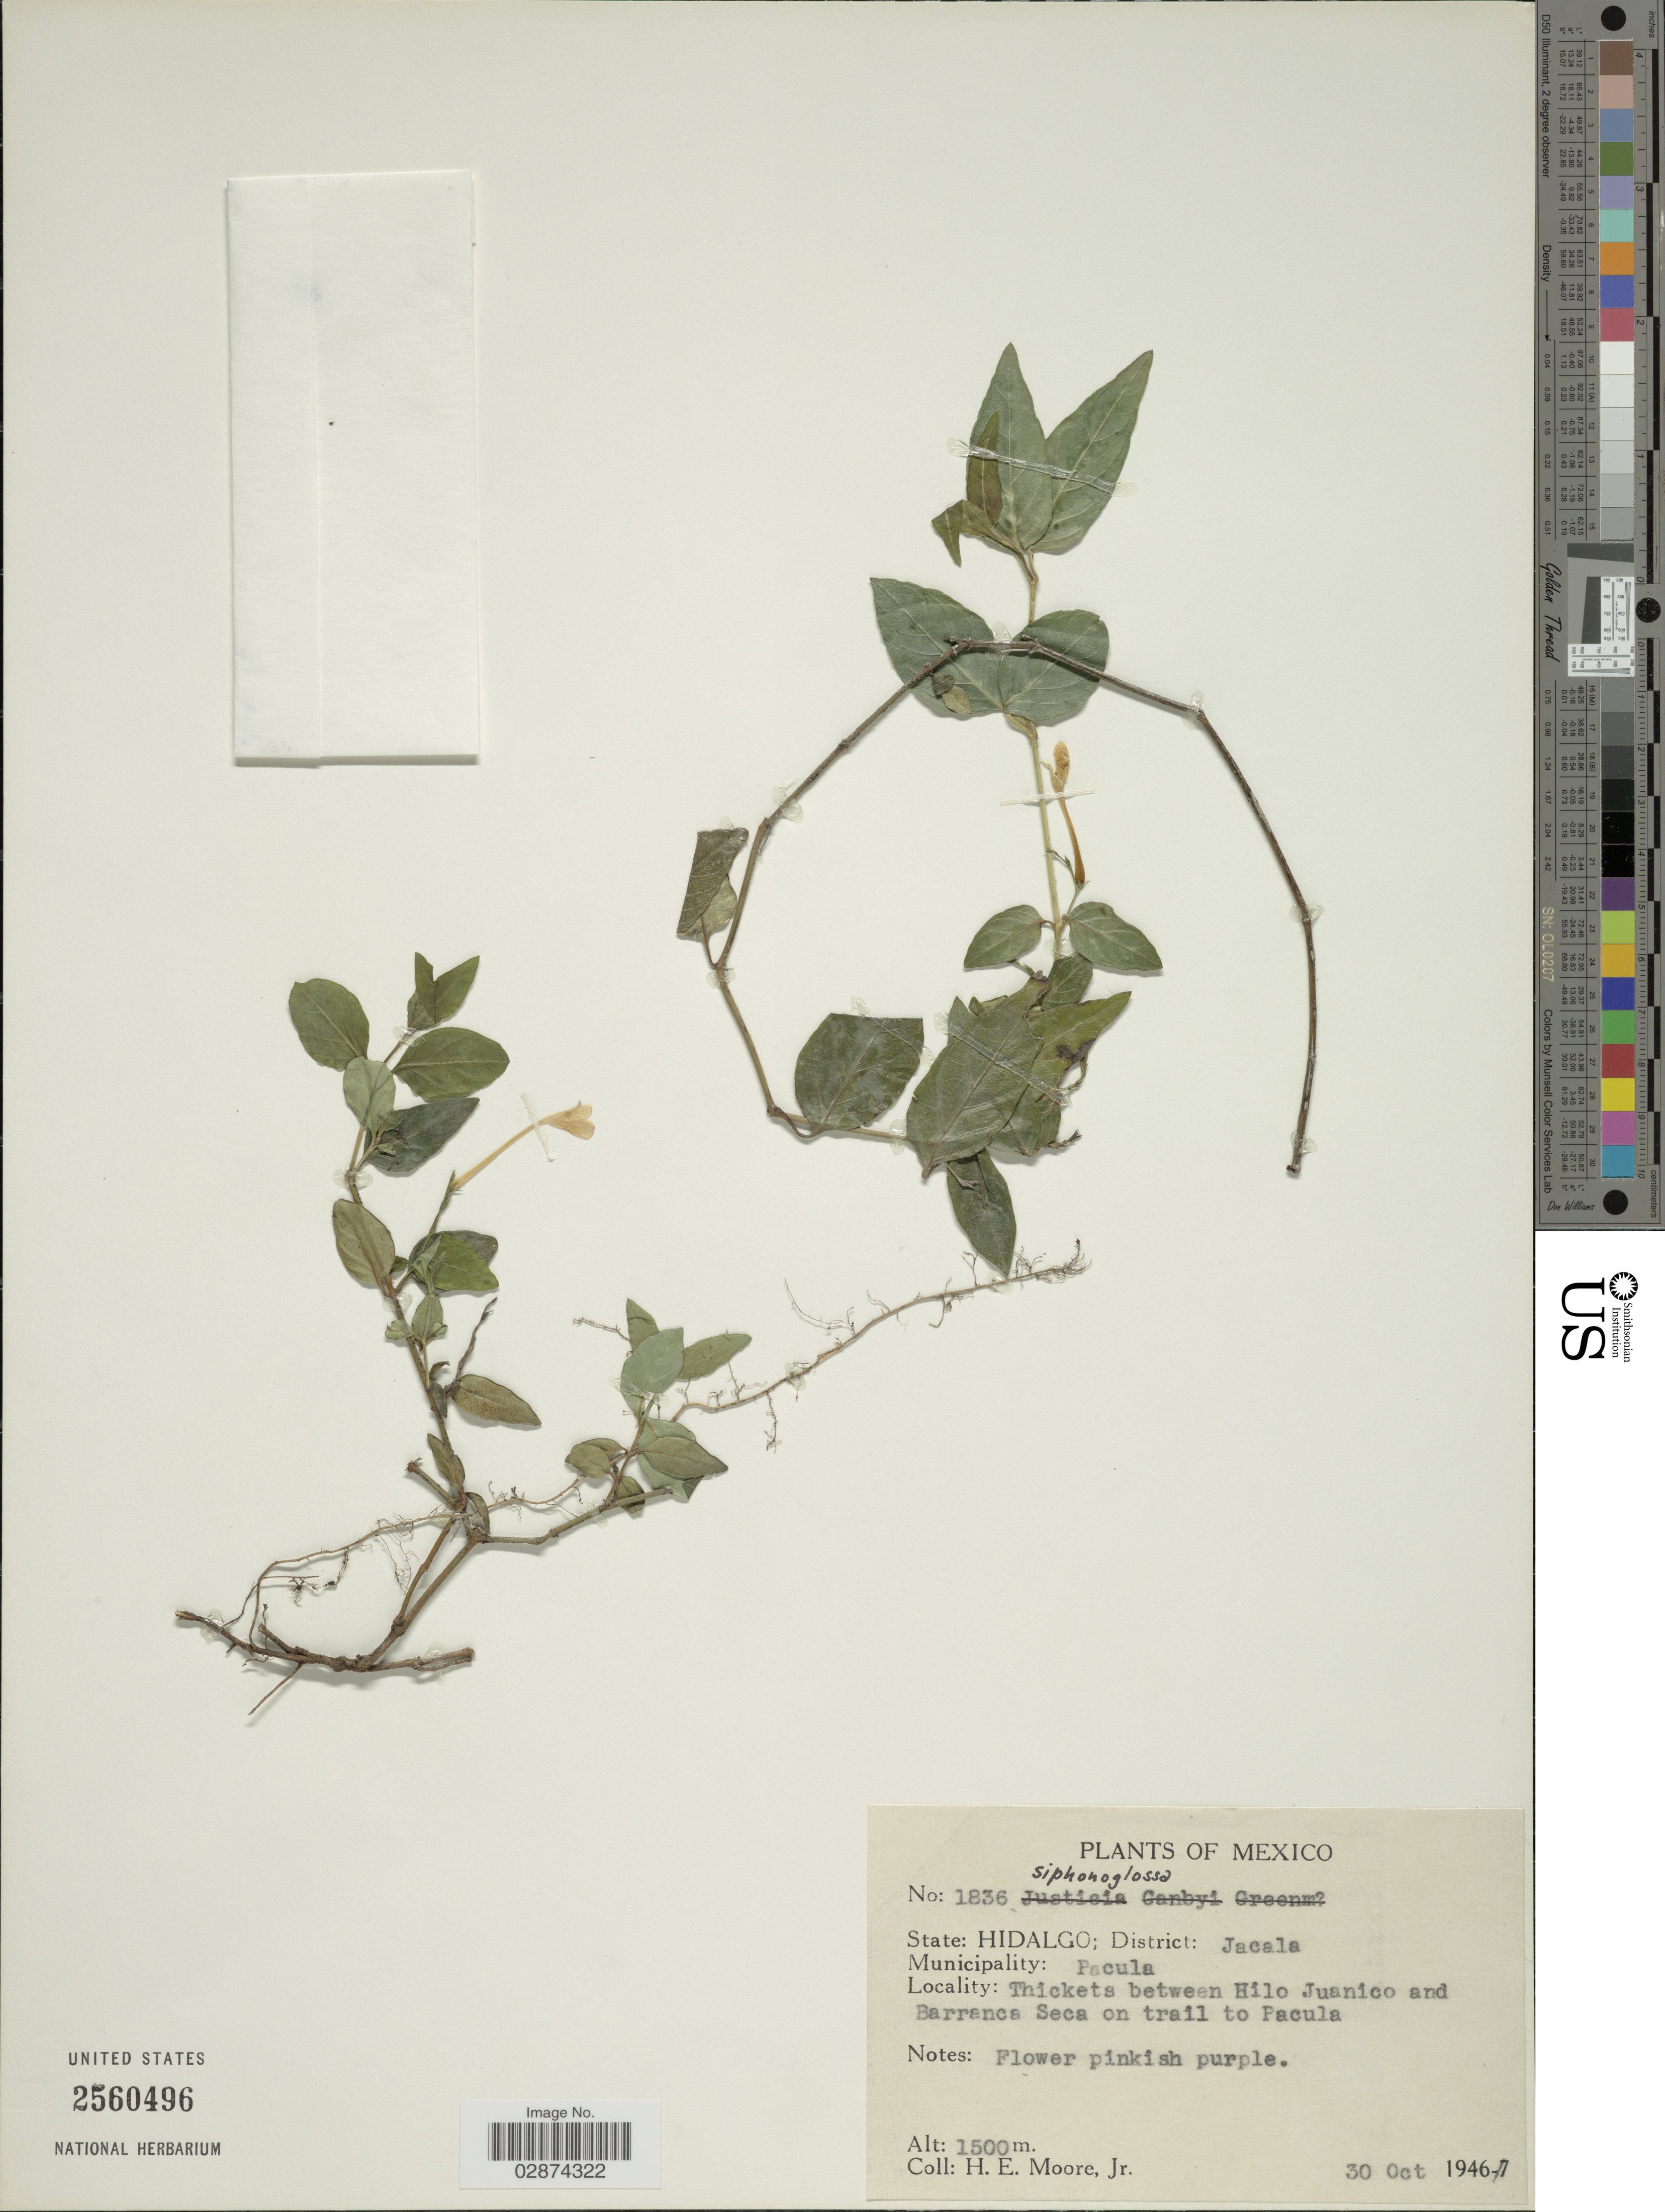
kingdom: Plantae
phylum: Tracheophyta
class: Magnoliopsida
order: Lamiales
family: Acanthaceae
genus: Siphonoglossa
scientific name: Siphonoglossa incerta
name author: (Brandegee) Hilsenb.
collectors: H. E. Moore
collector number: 1836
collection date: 1947-10-30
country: Mexico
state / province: Hidalgo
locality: District: Jacala. Municipality: Pacula. Thickets between Hilo Juanico and Barranca Seca on trail to Pacula.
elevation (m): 1500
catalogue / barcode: US 2560496